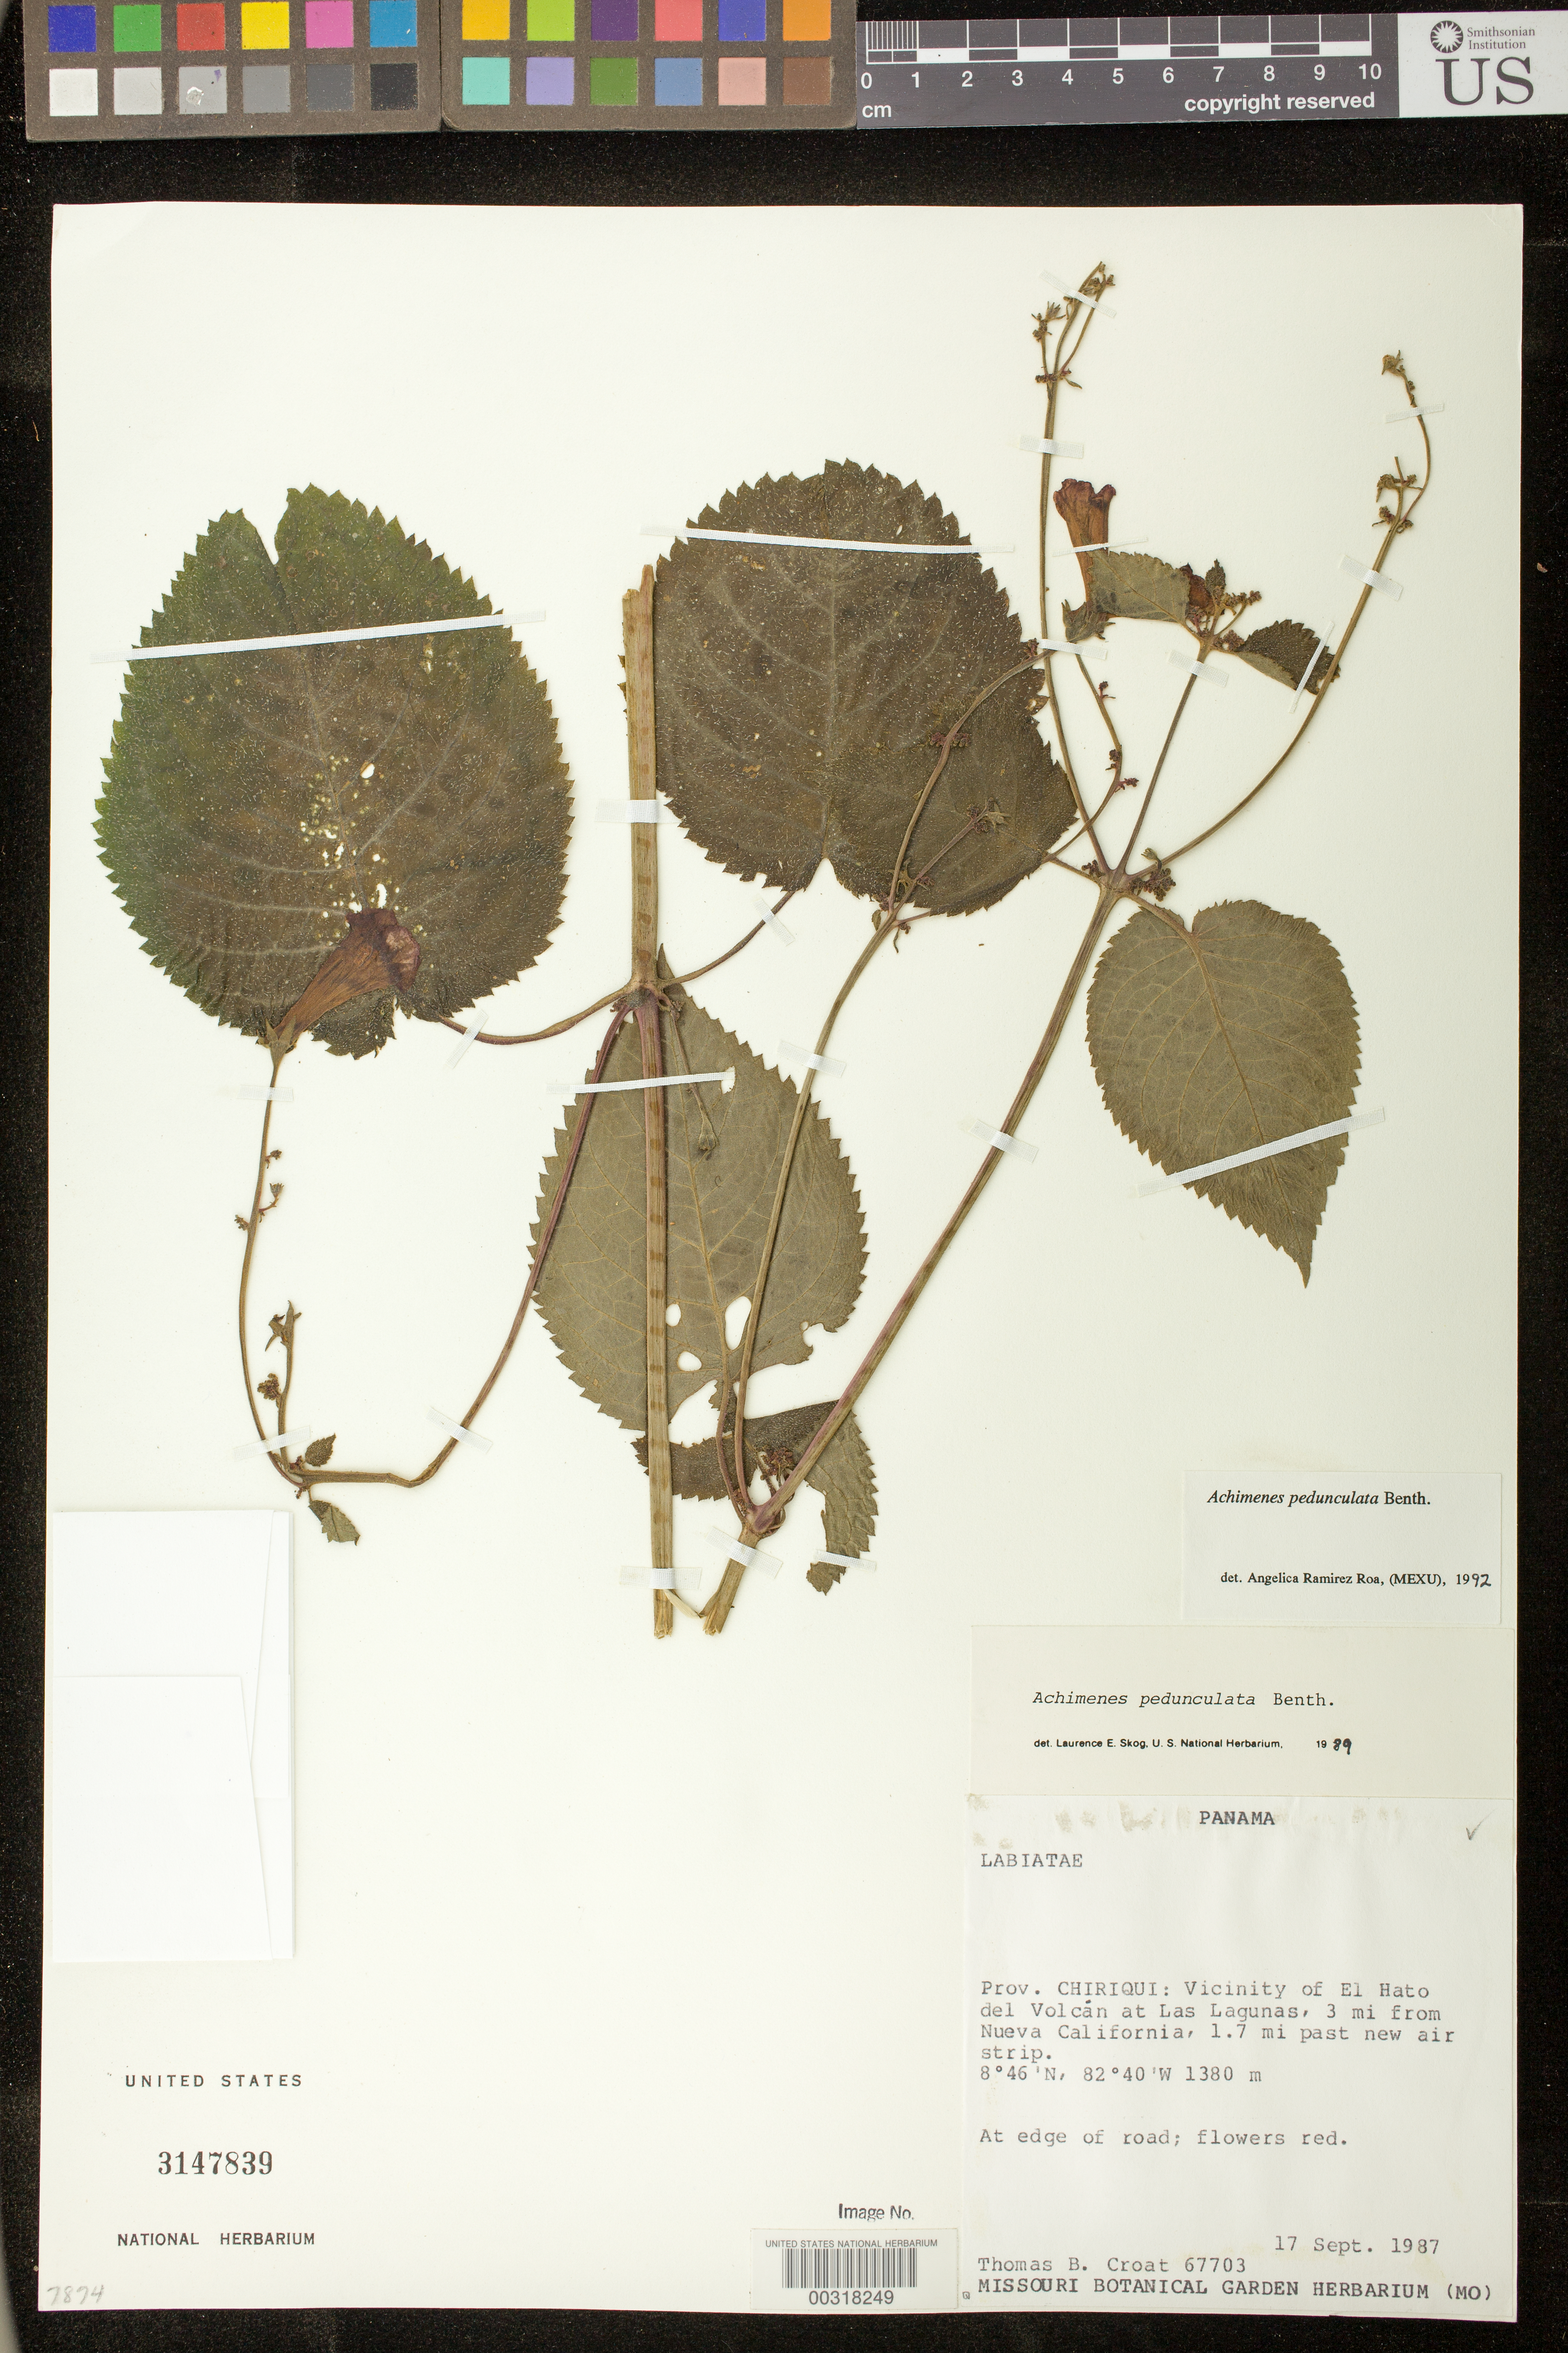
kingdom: Plantae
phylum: Tracheophyta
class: Magnoliopsida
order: Lamiales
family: Gesneriaceae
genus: Achimenes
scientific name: Achimenes pedunculata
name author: Benth.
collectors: T. B. Croat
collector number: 67703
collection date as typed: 17 Sep 1987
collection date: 1987-09-17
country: Panama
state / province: Chiriquí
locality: Vicinity of El Hato del Volcan at Las Lagunas, 3 mi from Nueva California, 1.7 mi past new air strip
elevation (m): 1380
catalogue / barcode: US 3147839